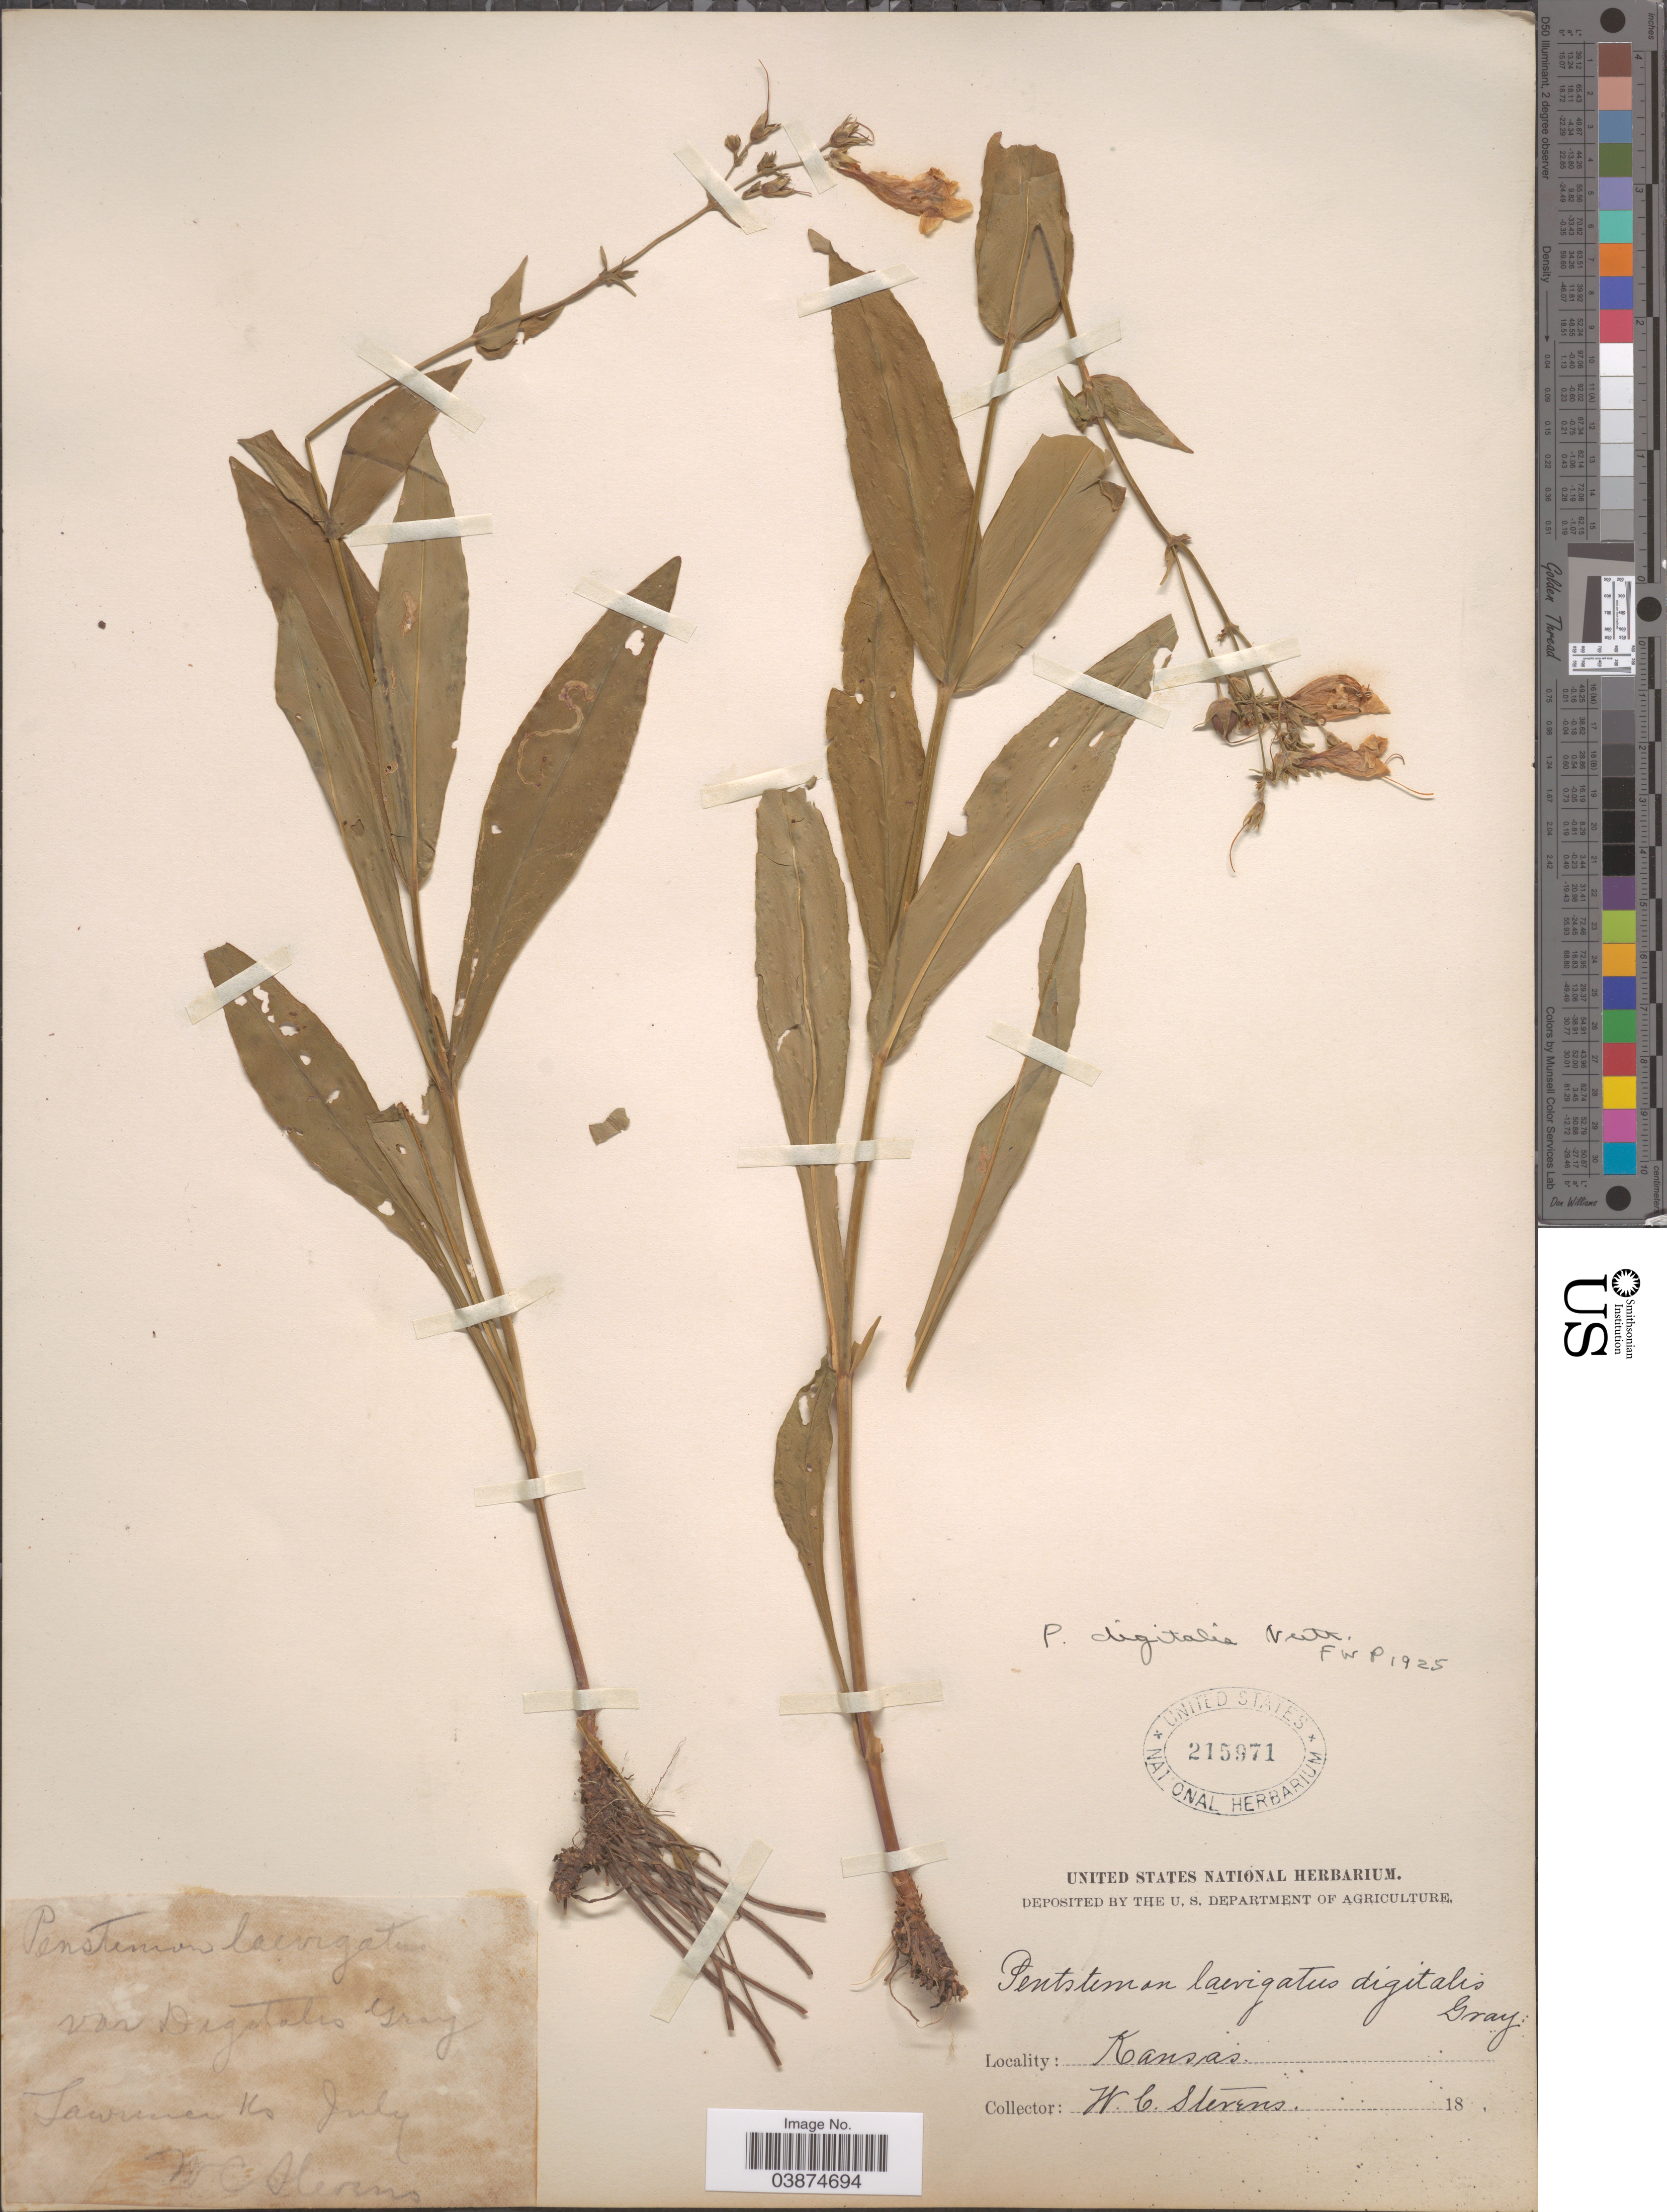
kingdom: Plantae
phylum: Tracheophyta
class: Magnoliopsida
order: Lamiales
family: Plantaginaceae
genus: Penstemon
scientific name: Penstemon digitalis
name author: Nutt. ex Sims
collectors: W. C. Stevens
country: United States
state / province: Kansas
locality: Lawrence Ks.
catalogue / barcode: US 215971